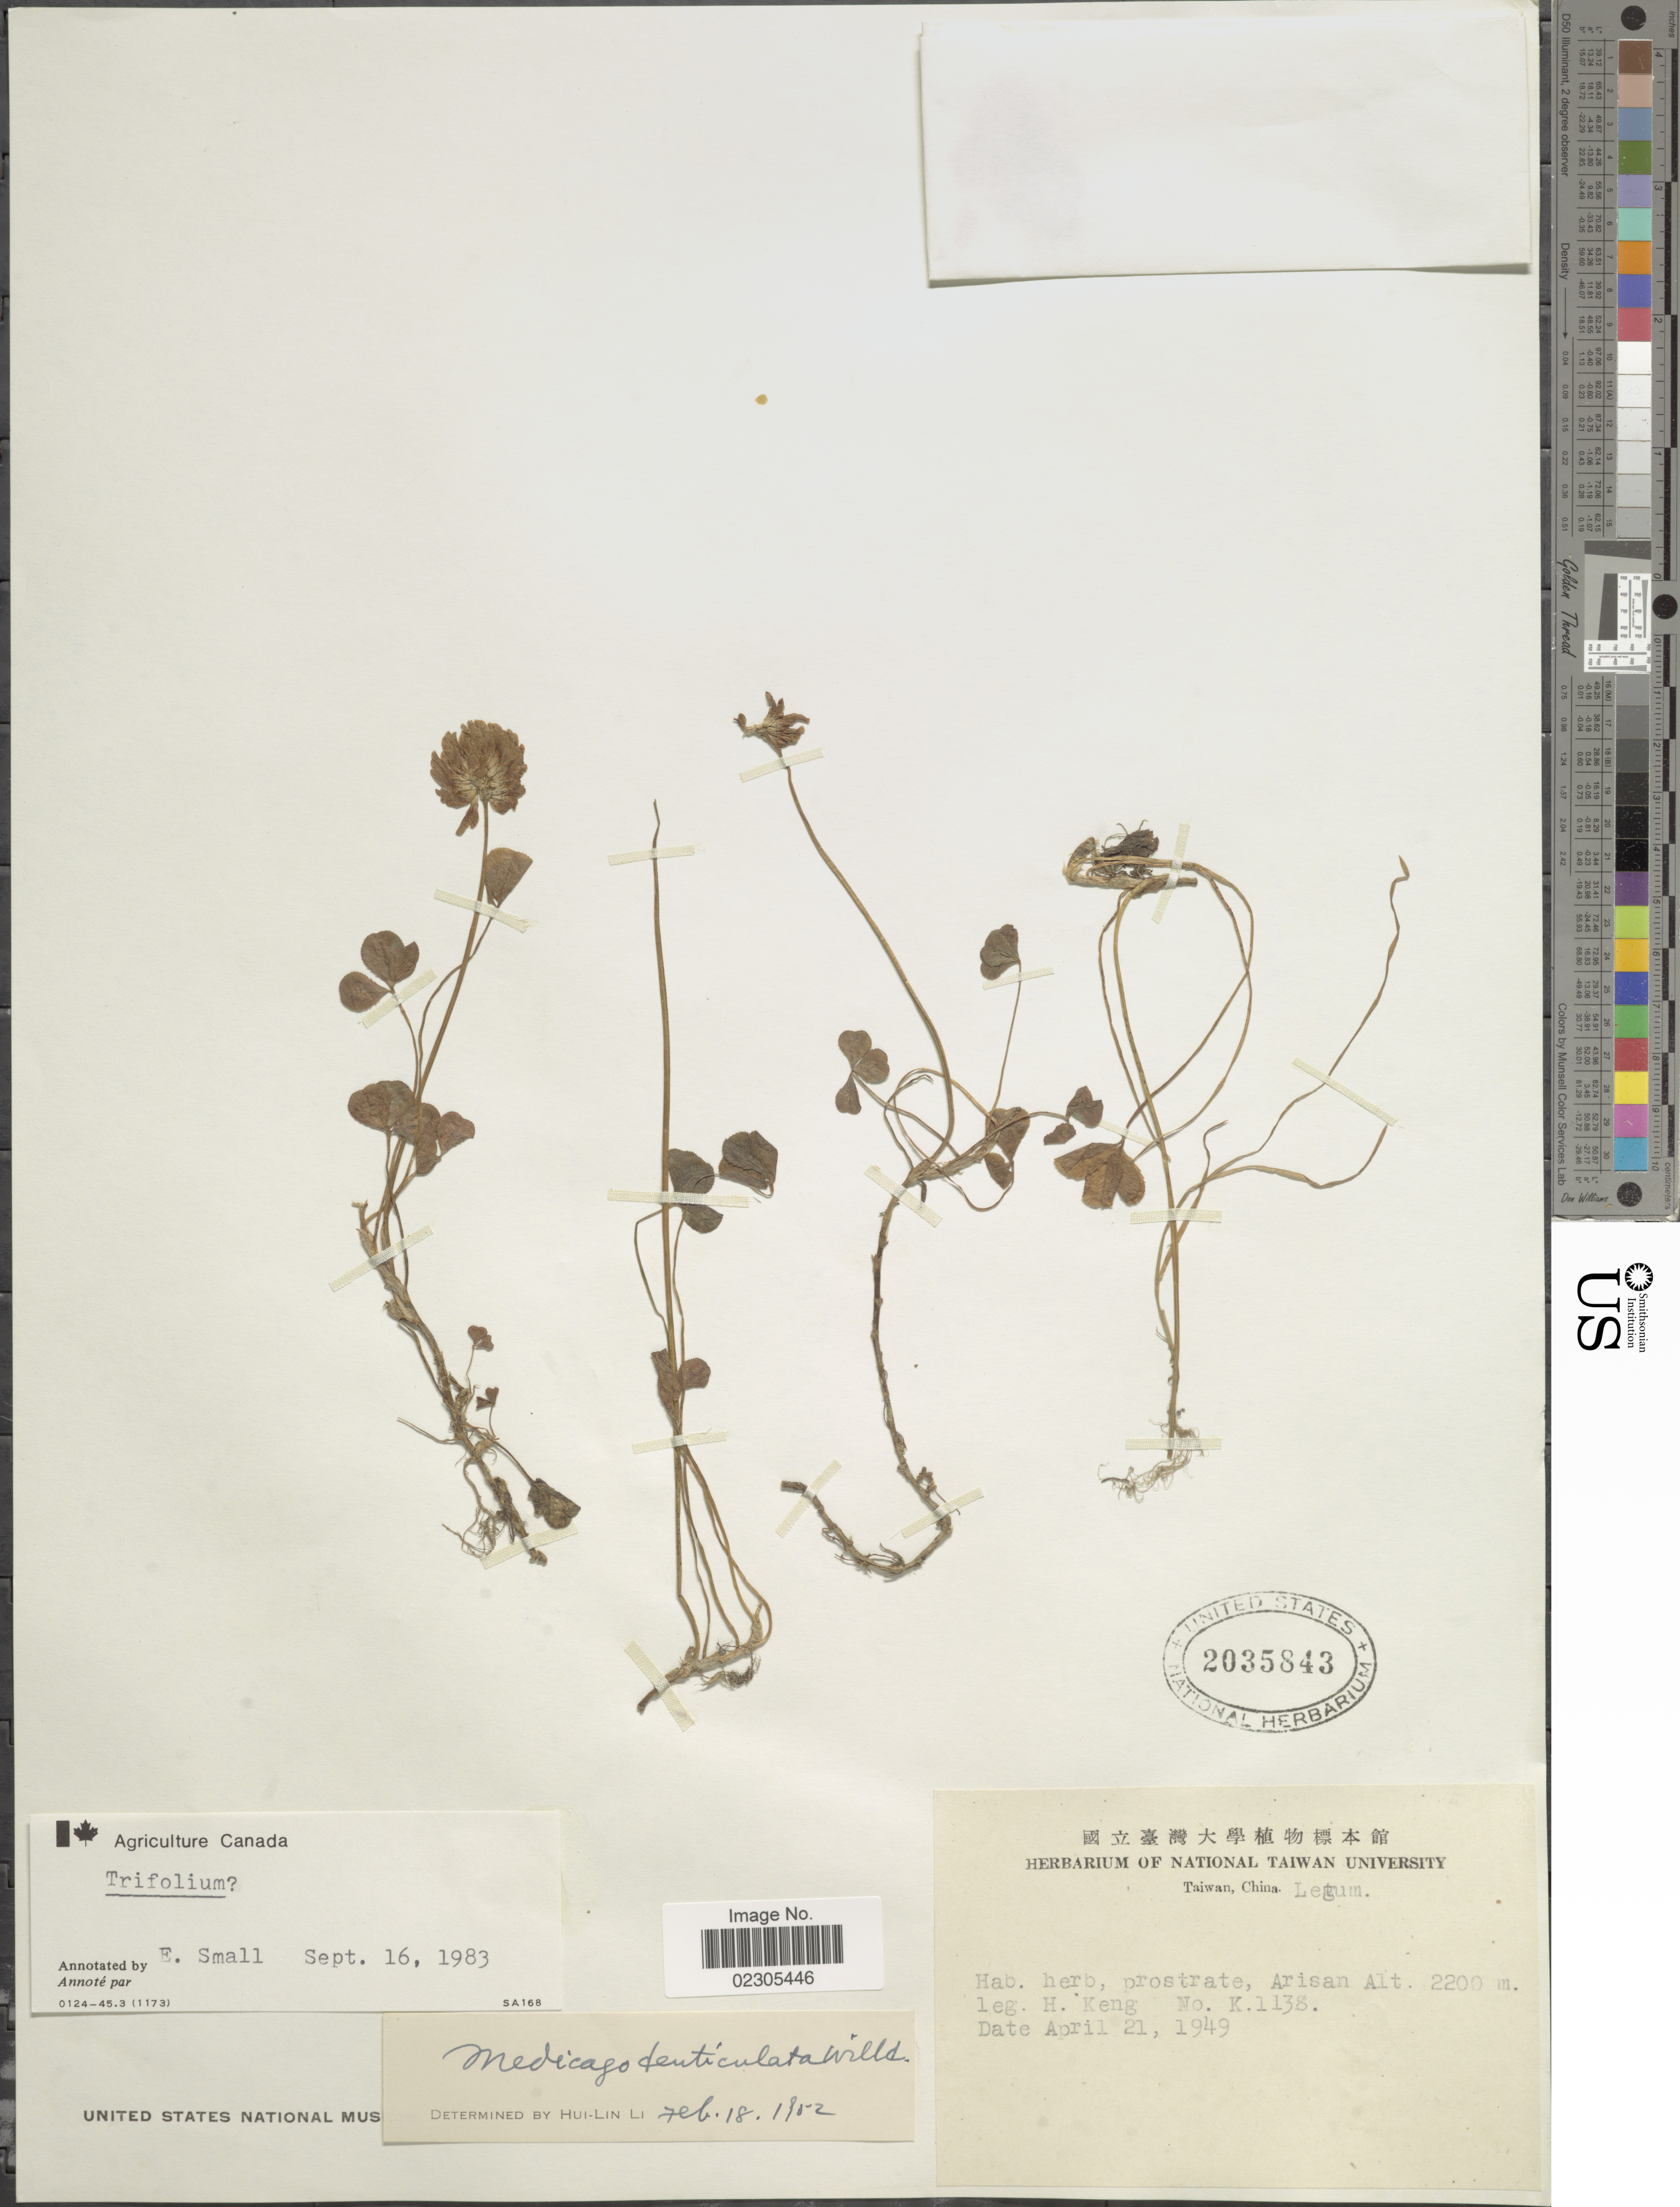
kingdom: Plantae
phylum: Tracheophyta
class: Magnoliopsida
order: Fabales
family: Fabaceae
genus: Trifolium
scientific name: Trifolium sp.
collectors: H. Keng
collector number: K1138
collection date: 1949-04-21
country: Taiwan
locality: Arisan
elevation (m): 2200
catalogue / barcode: US 2035843